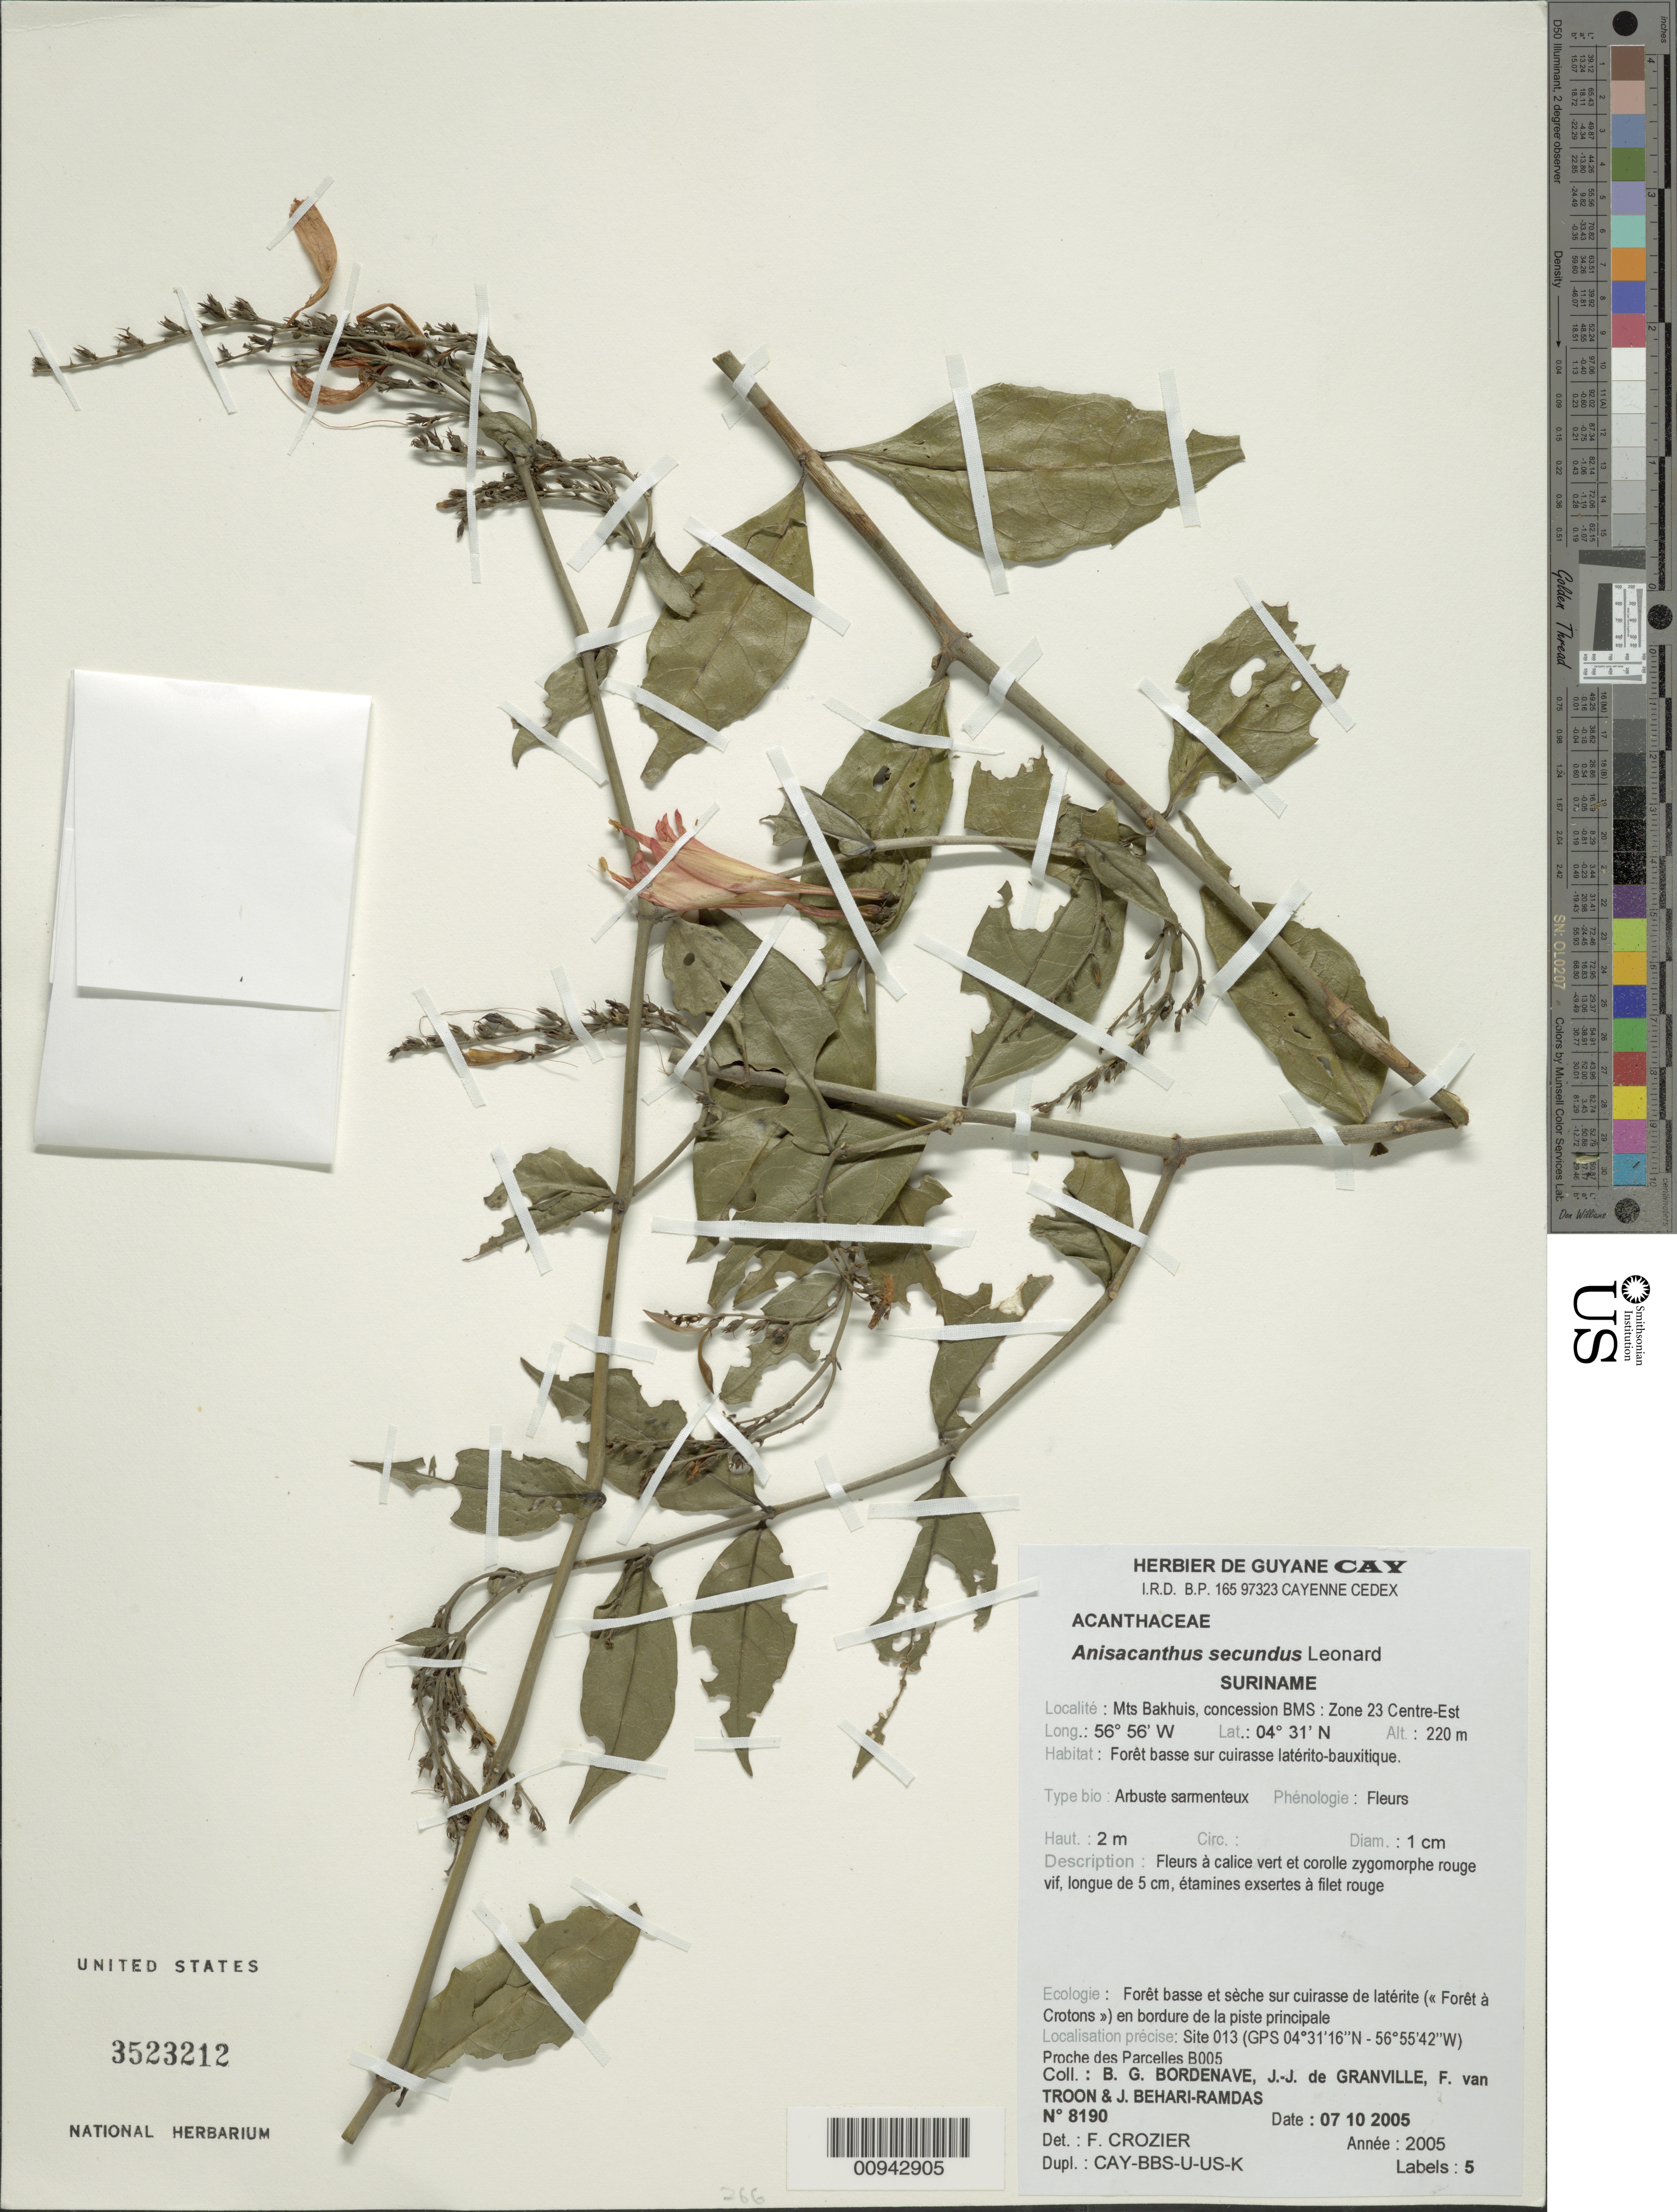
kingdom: Plantae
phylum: Tracheophyta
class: Magnoliopsida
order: Lamiales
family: Acanthaceae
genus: Anisacanthus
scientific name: Anisacanthus secundus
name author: Leonard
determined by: Crozier, F.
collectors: B. Bordenave, J.-J. de Granville, F. Van Troon & J. Behari-Ramdas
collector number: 8190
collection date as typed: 7-Oct-05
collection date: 2005-10-07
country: Suriname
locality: Mts Bakhuis, concession BMS: Zone 23 Centre-Est. Site 013. Proche des Parcelles B005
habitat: Foret basse sur cuirasse laterito-bauxitique. Foret basse et seeche sur cuirasse de laterite ("Foret a Crotons") en bordure de la piste principale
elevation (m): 220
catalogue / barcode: US 3523212